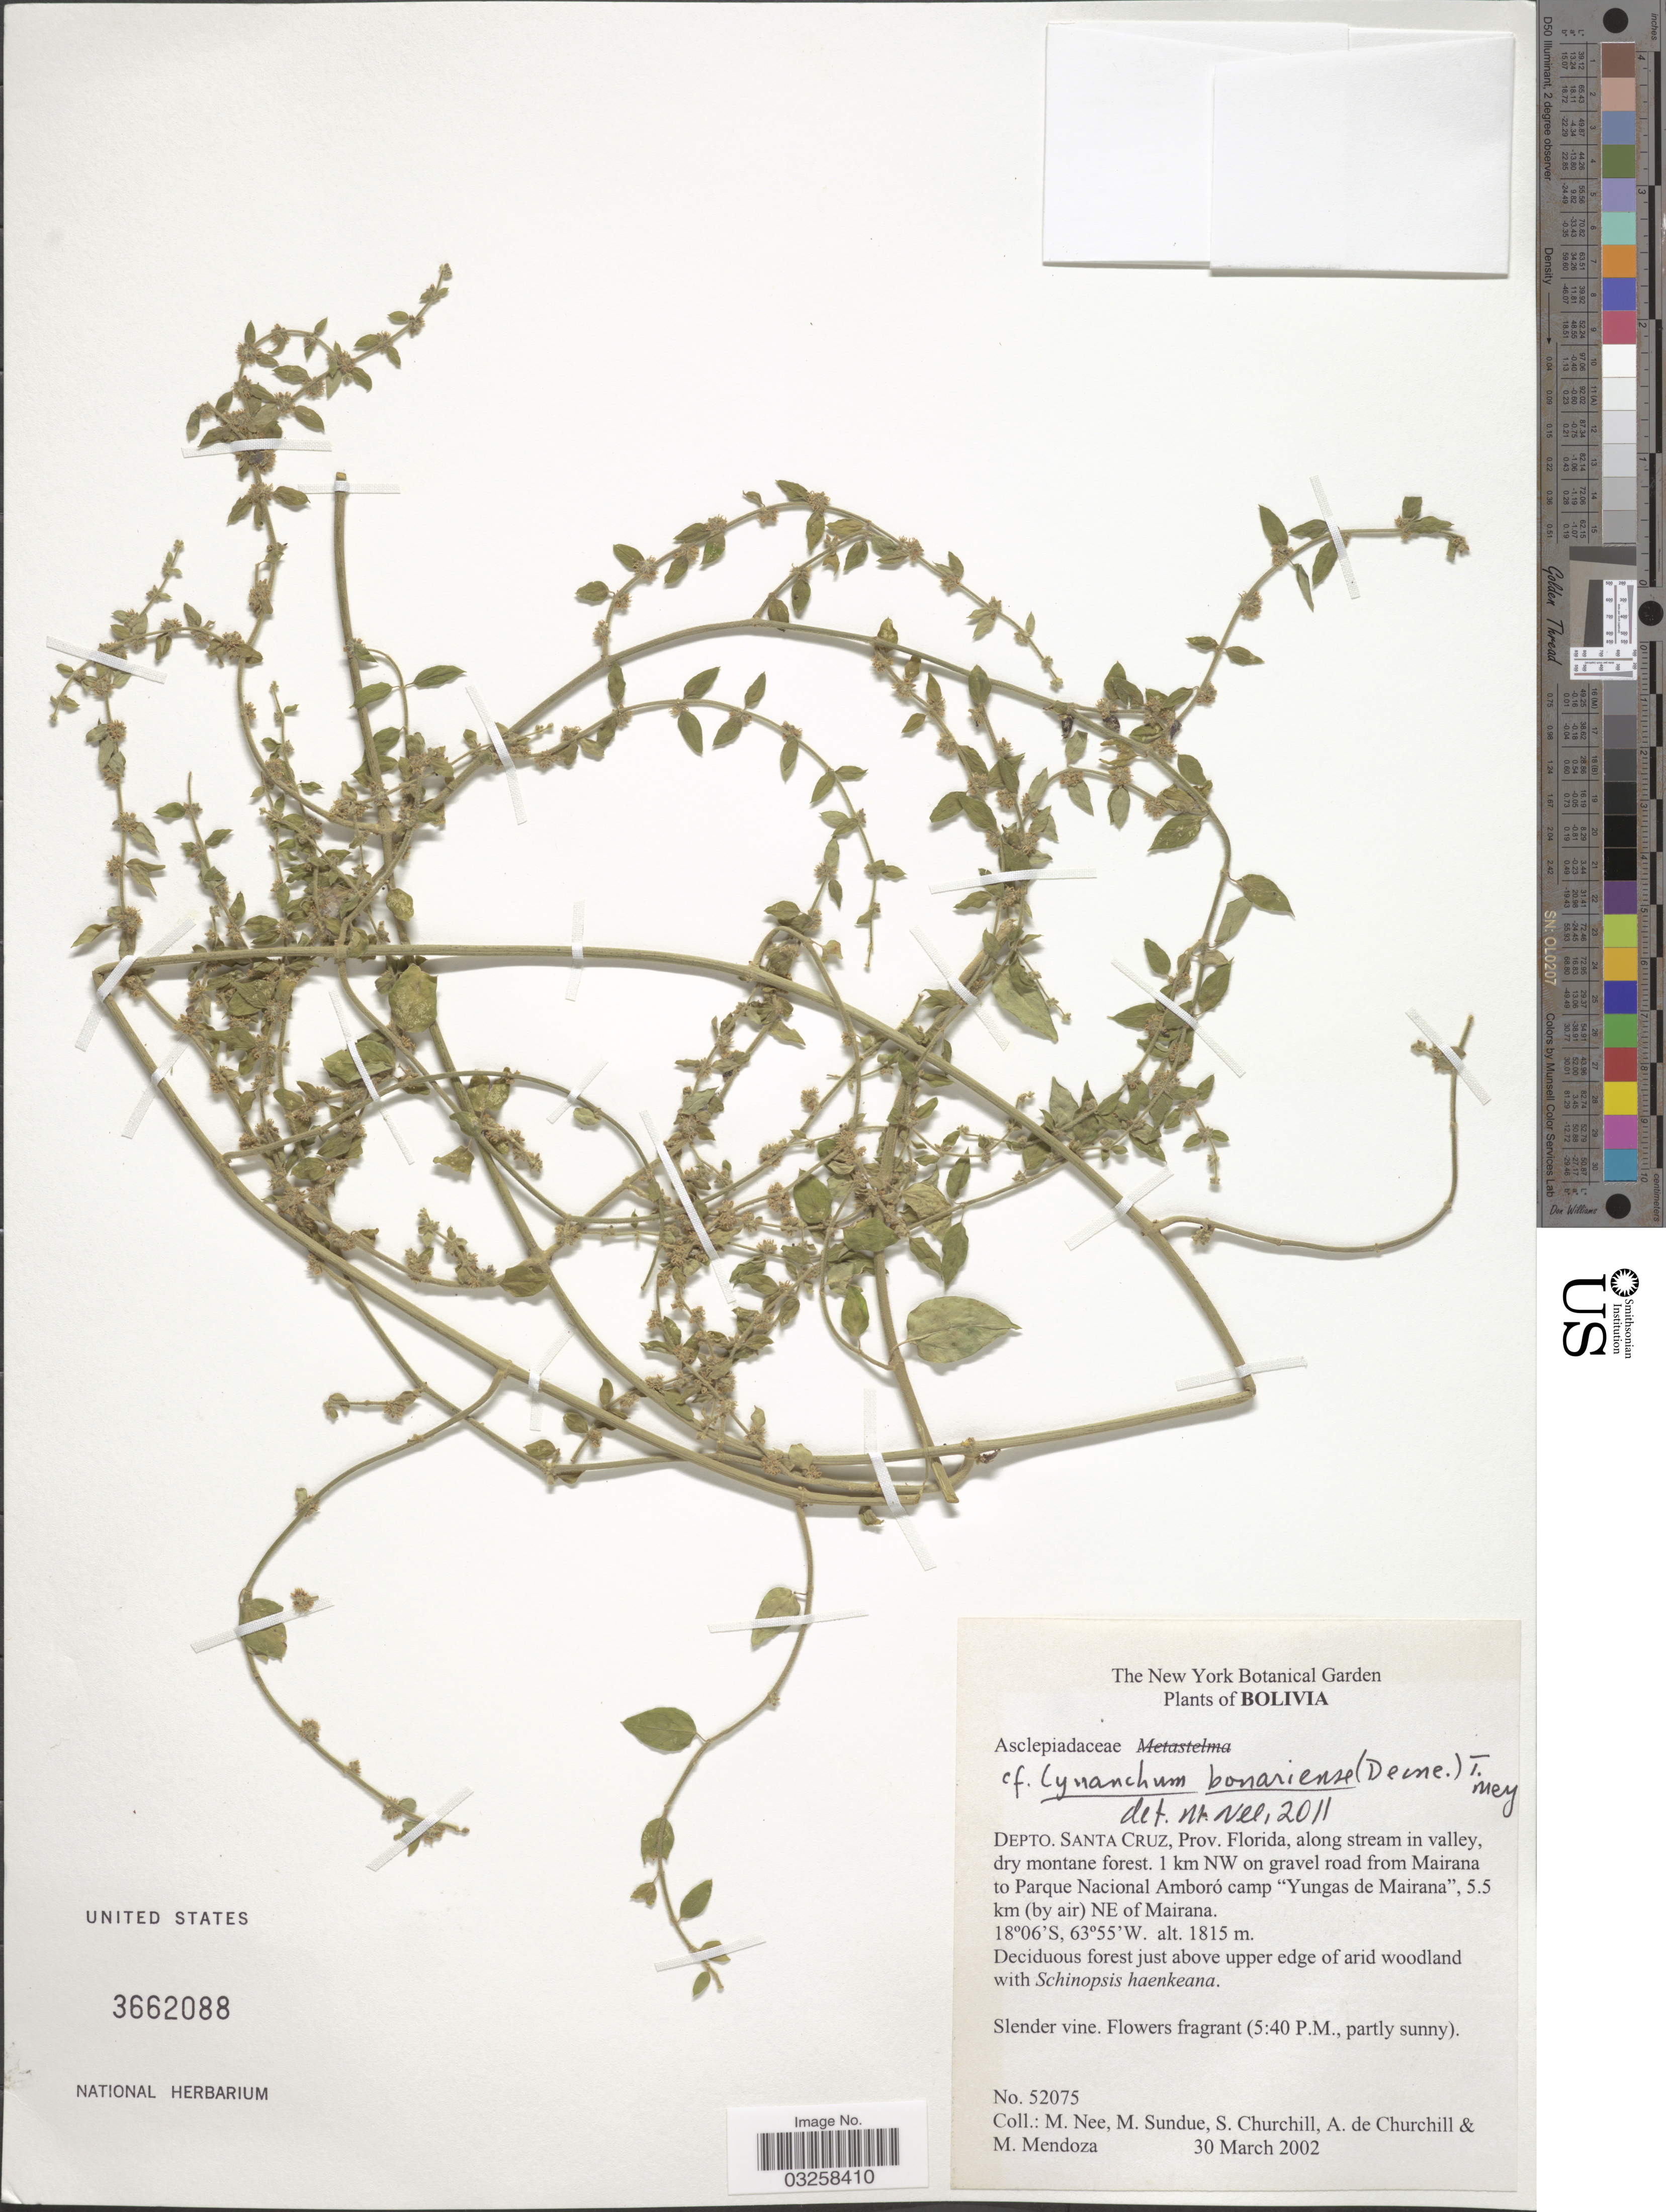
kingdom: Plantae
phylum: Tracheophyta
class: Magnoliopsida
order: Gentianales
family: Apocynaceae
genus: Ditassa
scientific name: Ditassa bonariensis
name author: Decne.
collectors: M. Nee, M. Sundue, S. Churchill, A. Churchill & M. Mendoza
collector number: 52075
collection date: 2002-03-30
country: Bolivia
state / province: Santa Cruz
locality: Depto. Santa Cruz, Prov. Florida, along stream in valley, dry montane forest. 1 km NW on gravel road from Mairana to Parque Nacional Amboró camp "Yungas de Mairana", 5.5 km (by air) NE of Mairana.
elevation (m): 1815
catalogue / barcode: US 3662088